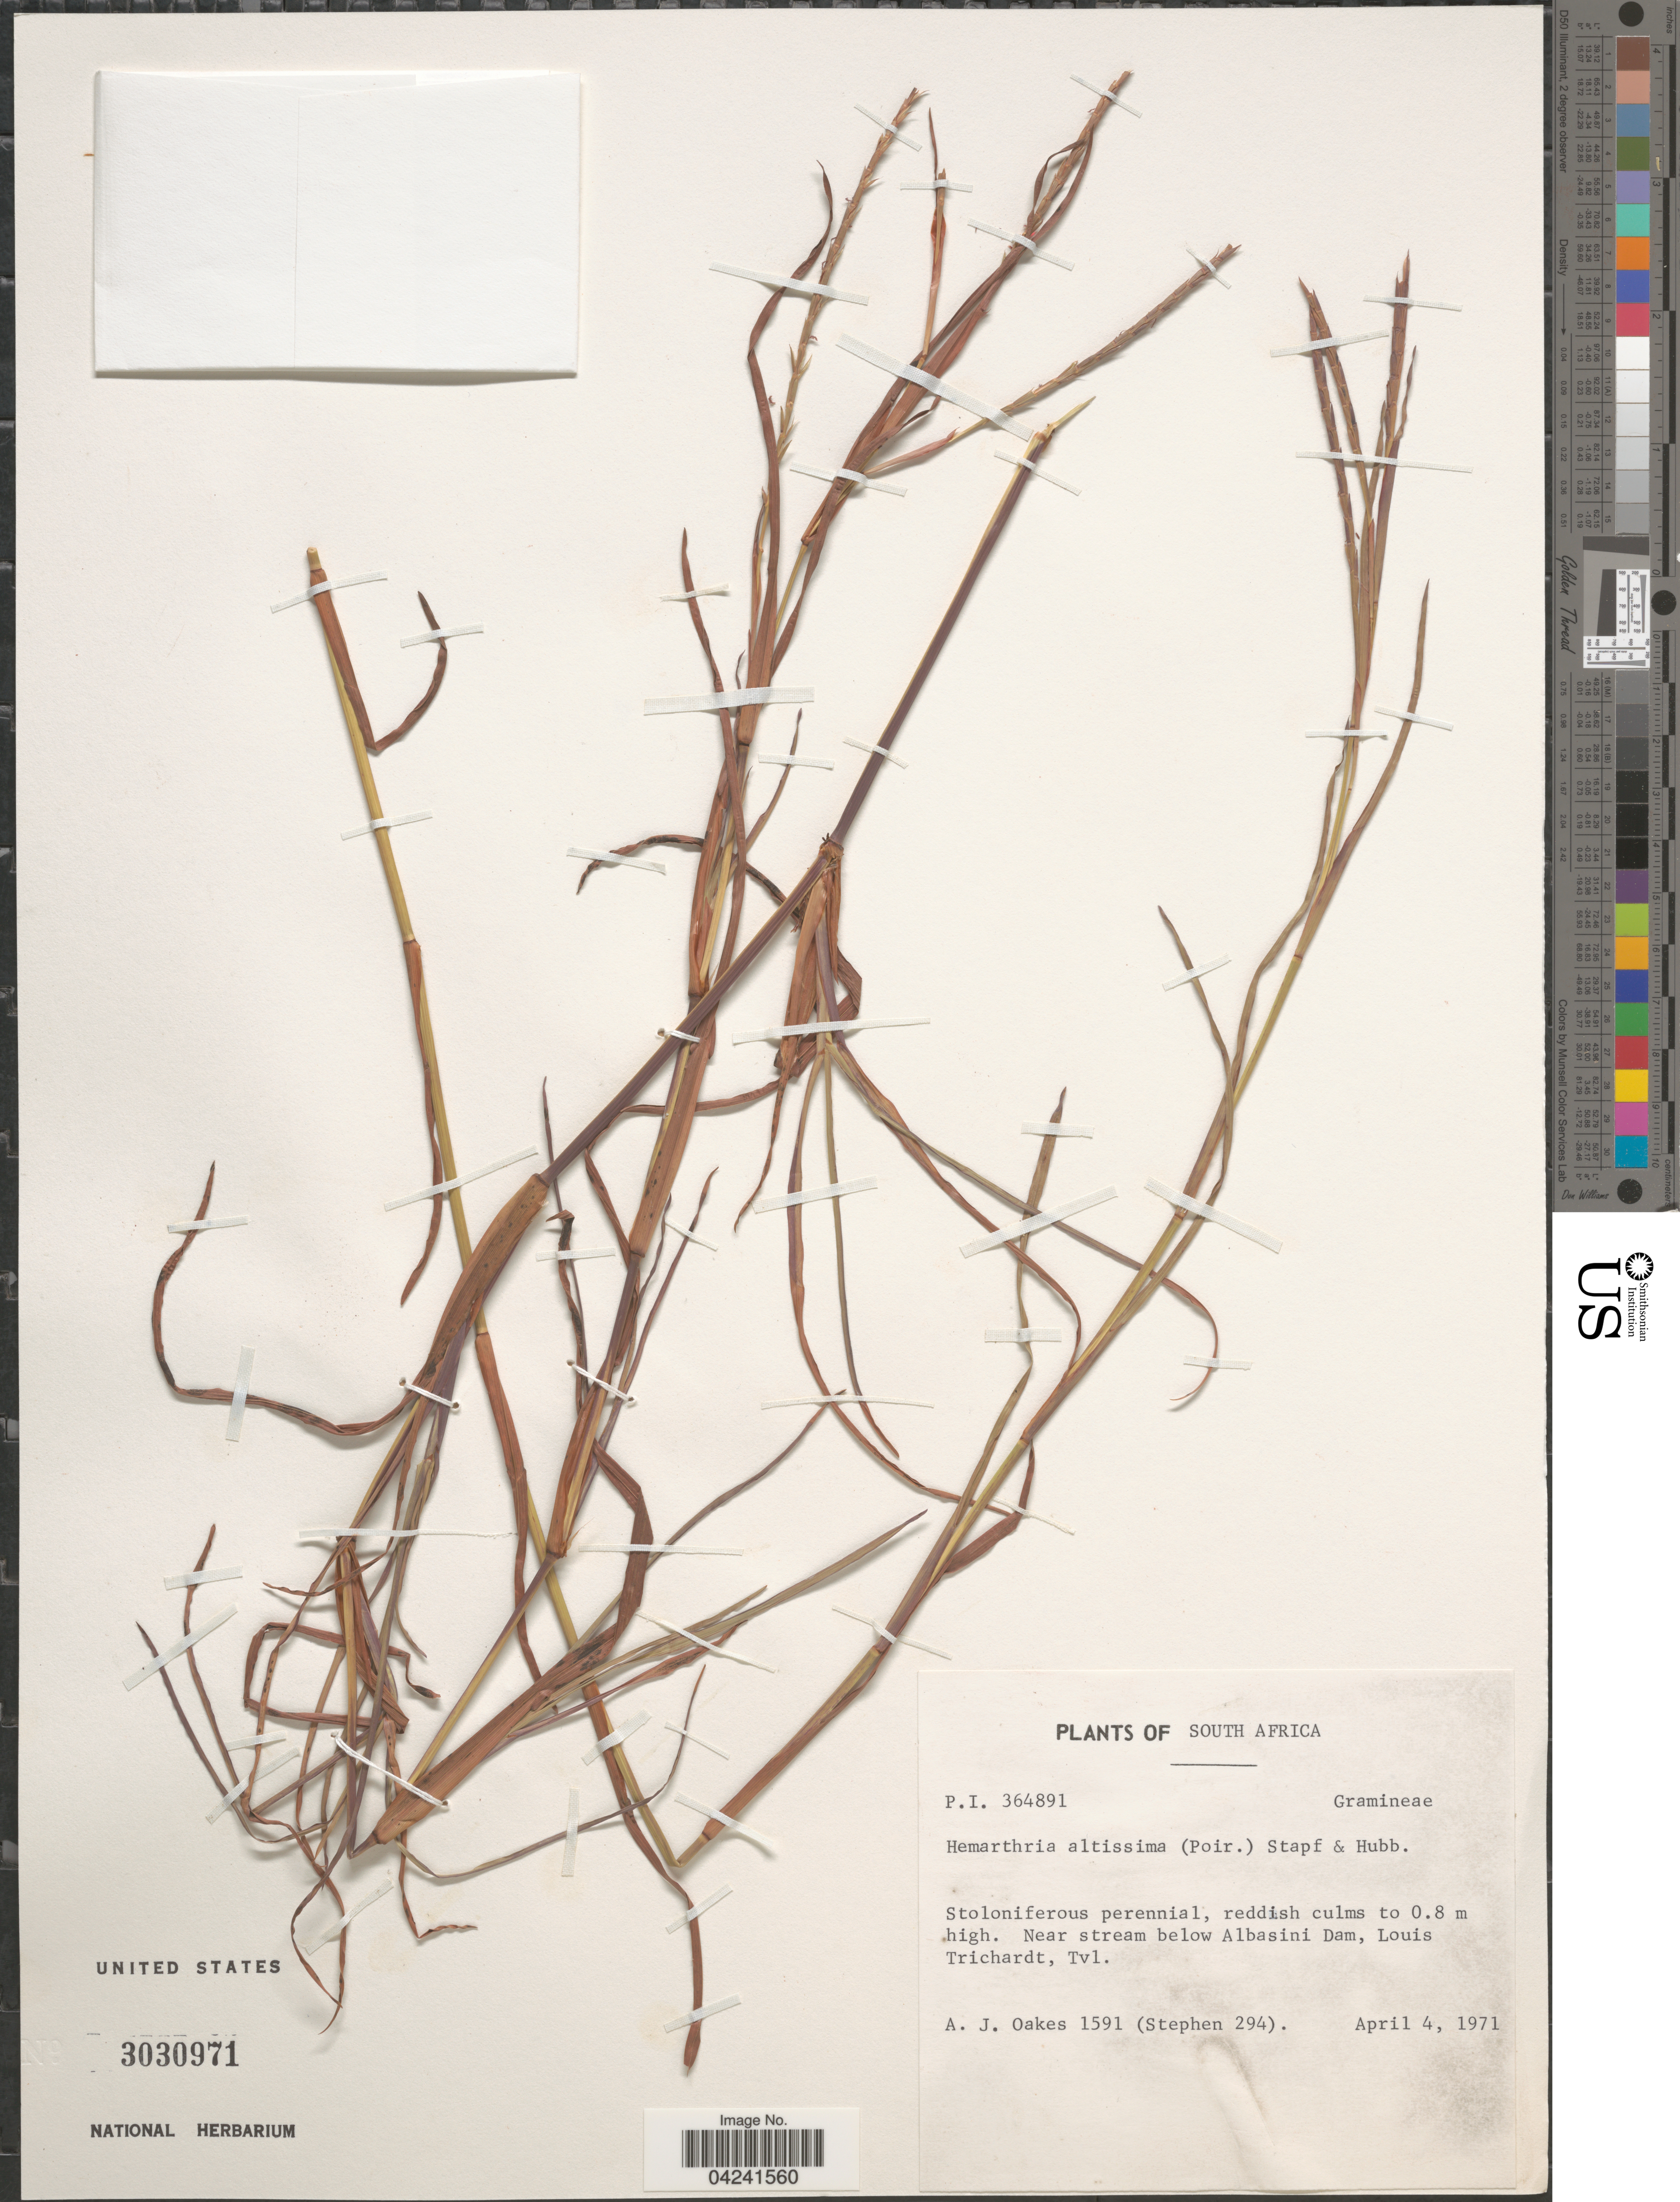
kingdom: Plantae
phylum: Tracheophyta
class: Liliopsida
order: Poales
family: Poaceae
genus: Hemarthria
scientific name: Hemarthria altissima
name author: (Poir.) Stapf & C. E. Hubb.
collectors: A. Oakes & Stephen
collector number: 1591/294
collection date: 1971-04-04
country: South Africa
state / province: Limpopo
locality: Near stream below Albasini Dam, Louis Trichardt, Tvl.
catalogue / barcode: US 3030971